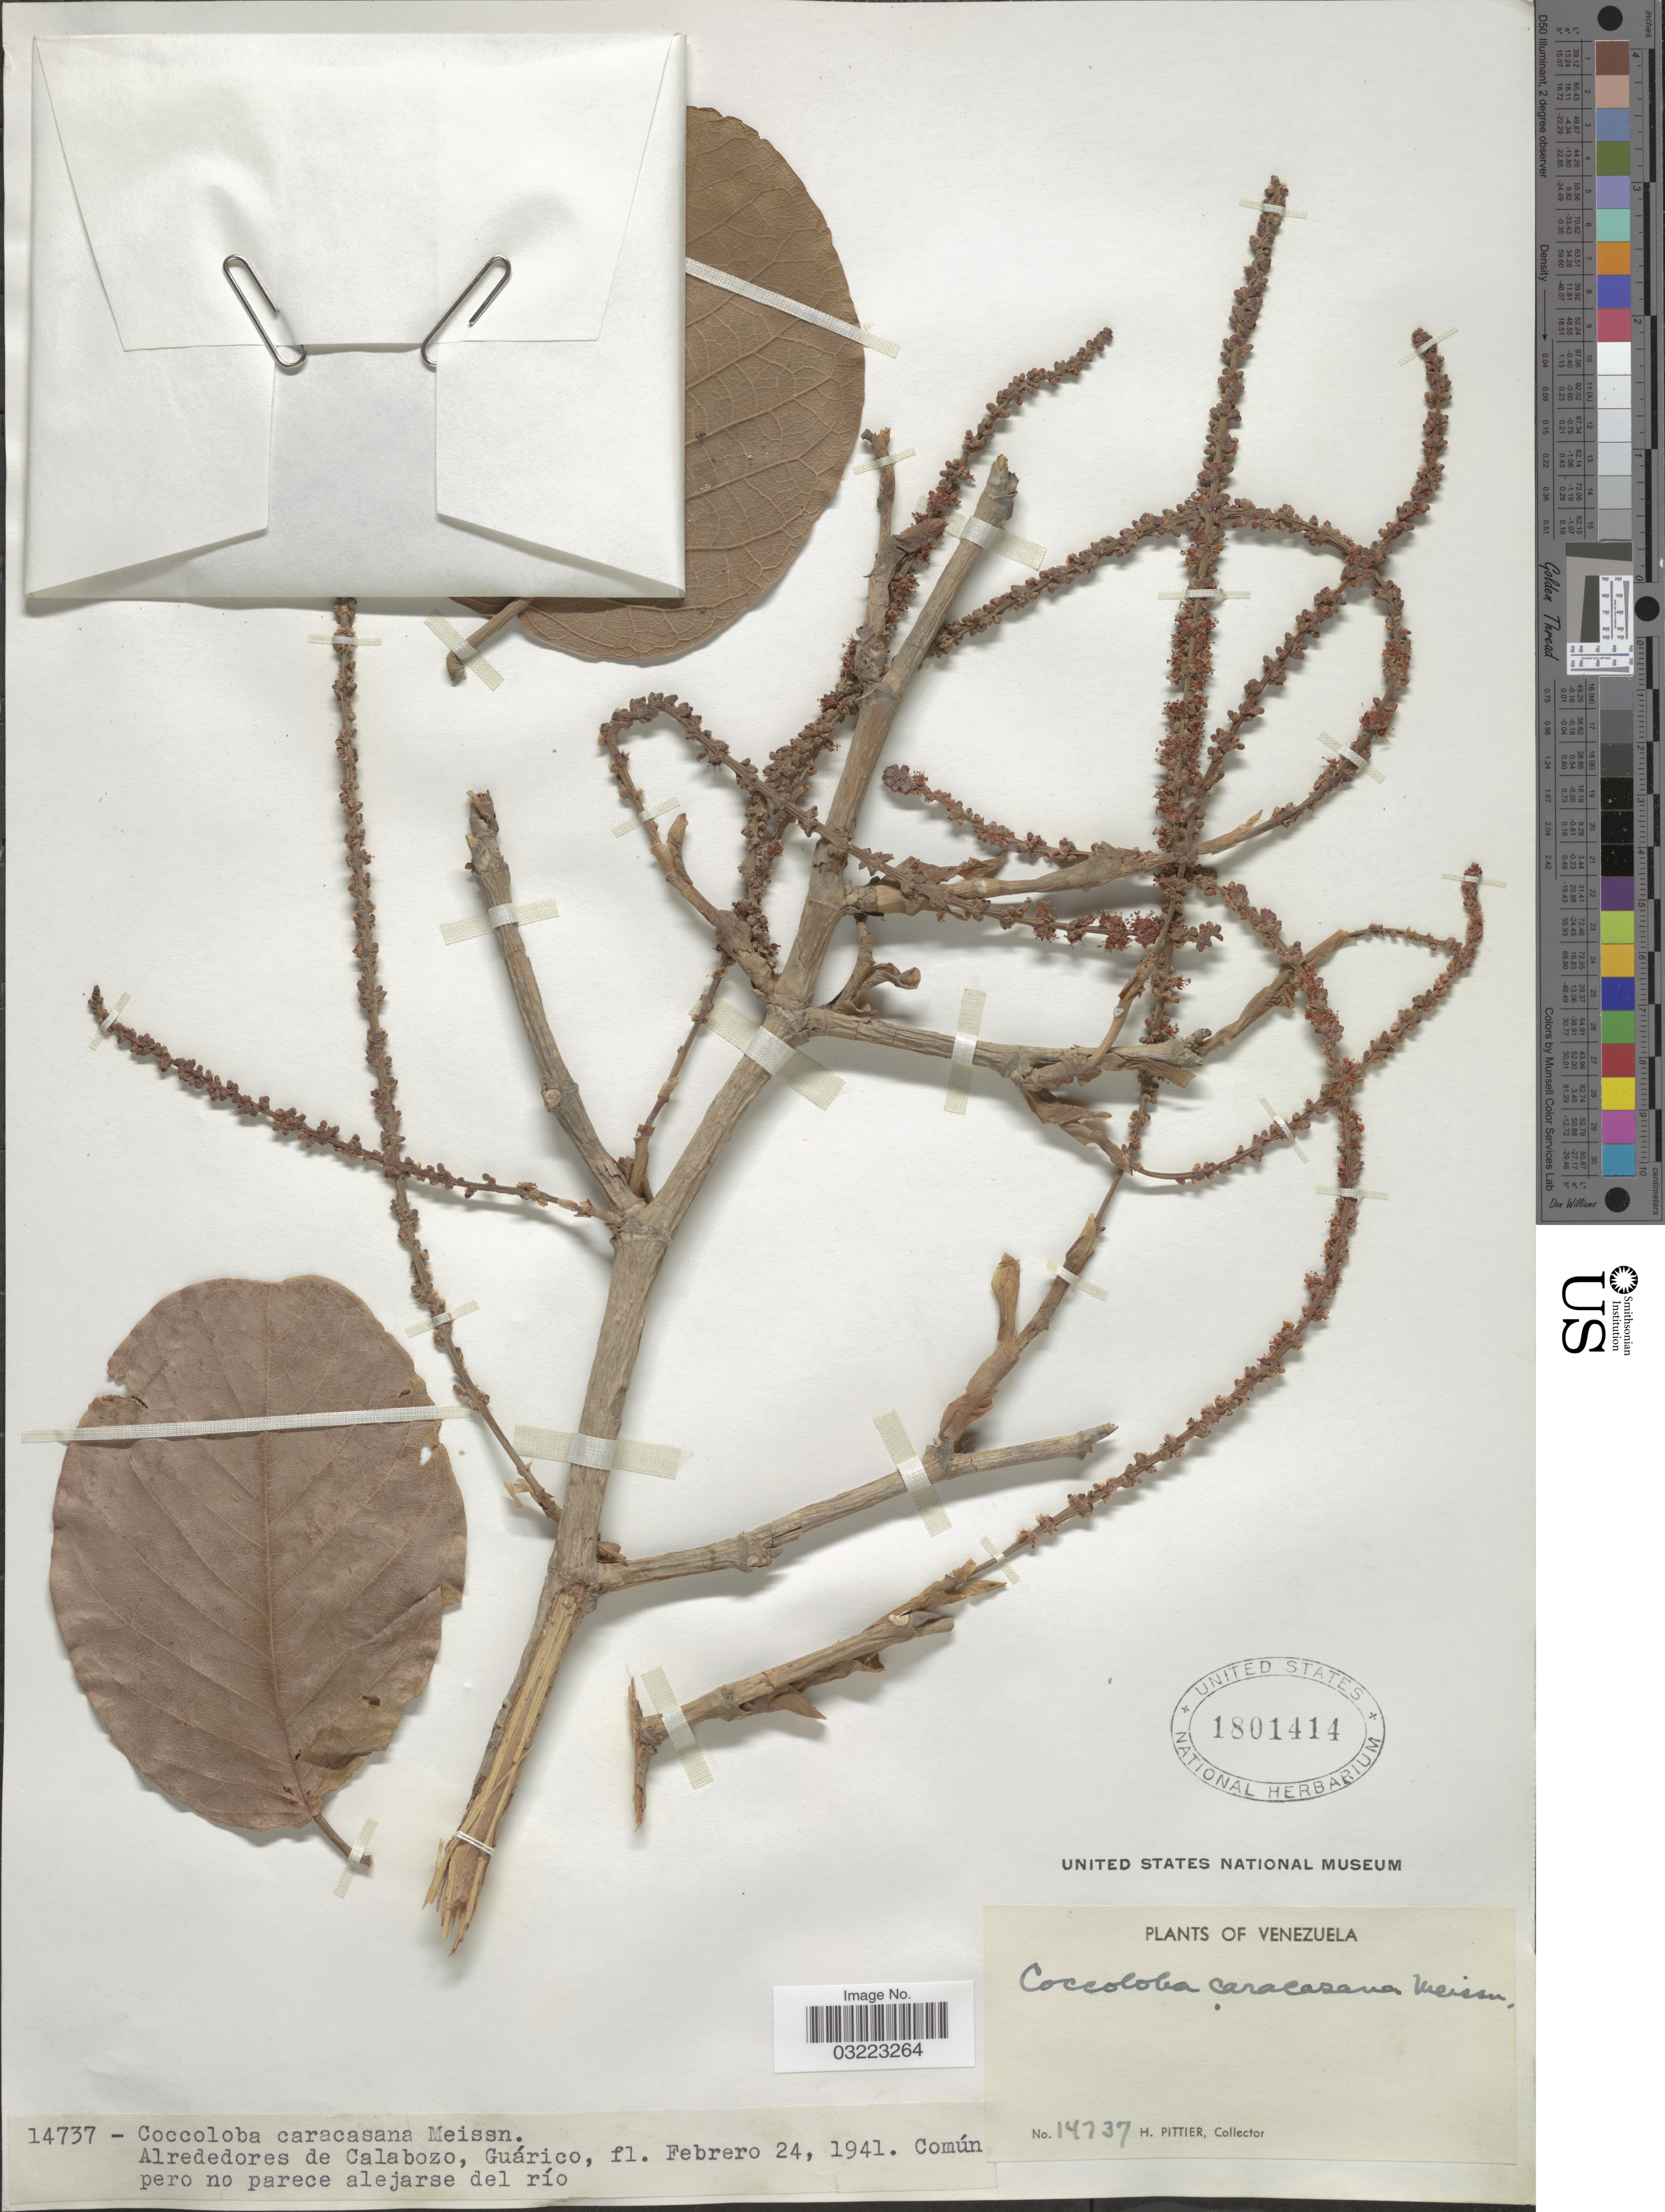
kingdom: Plantae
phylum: Tracheophyta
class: Magnoliopsida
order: Caryophyllales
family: Polygonaceae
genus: Coccoloba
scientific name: Coccoloba caracasana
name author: Meisn.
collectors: H. F. Pittier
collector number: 14737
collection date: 1941-02-24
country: Venezuela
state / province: Guárico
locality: Alrededores de Calabozo.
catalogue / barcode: US 1801414